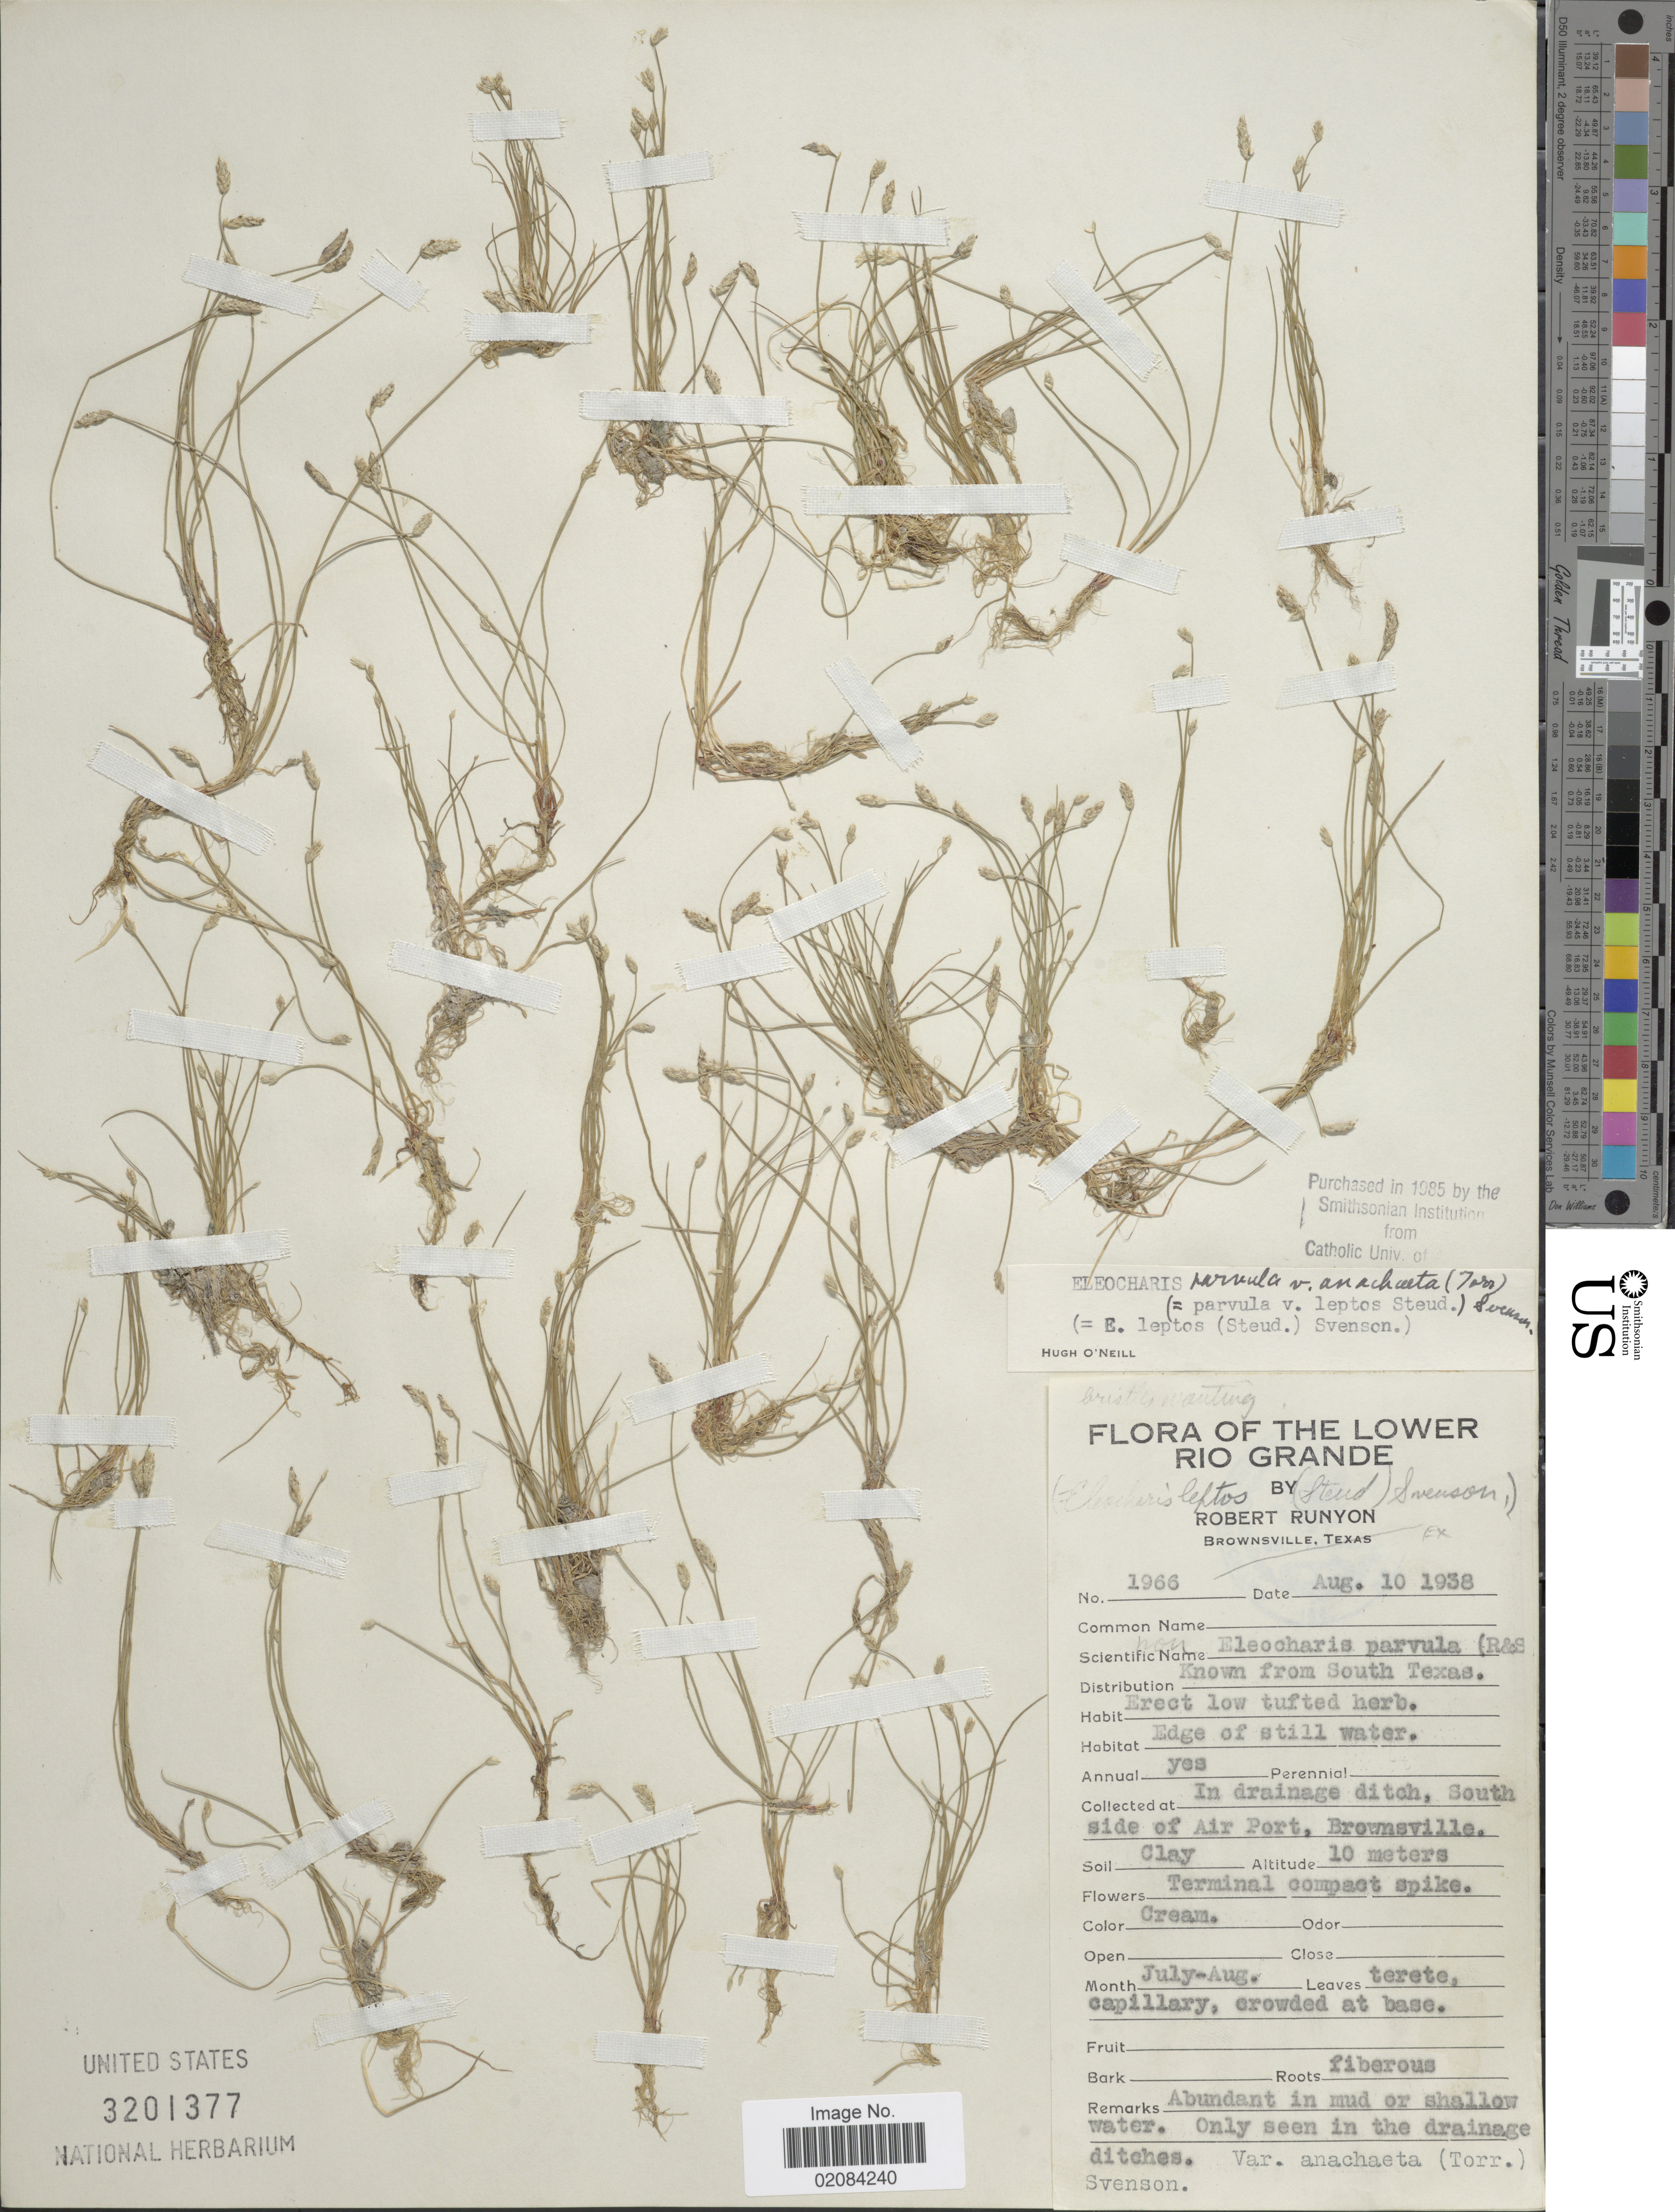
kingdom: Plantae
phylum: Tracheophyta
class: Liliopsida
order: Poales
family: Cyperaceae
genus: Eleocharis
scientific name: Eleocharis parvula var. anachaeta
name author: (Torr.) Svenson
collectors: R. Runyon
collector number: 1966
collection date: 1938-08-10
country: United States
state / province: Texas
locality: The Lower Rio Grande, In drainage ditch, South side of Air Port, Brownsville.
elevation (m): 10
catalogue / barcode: US 3201377